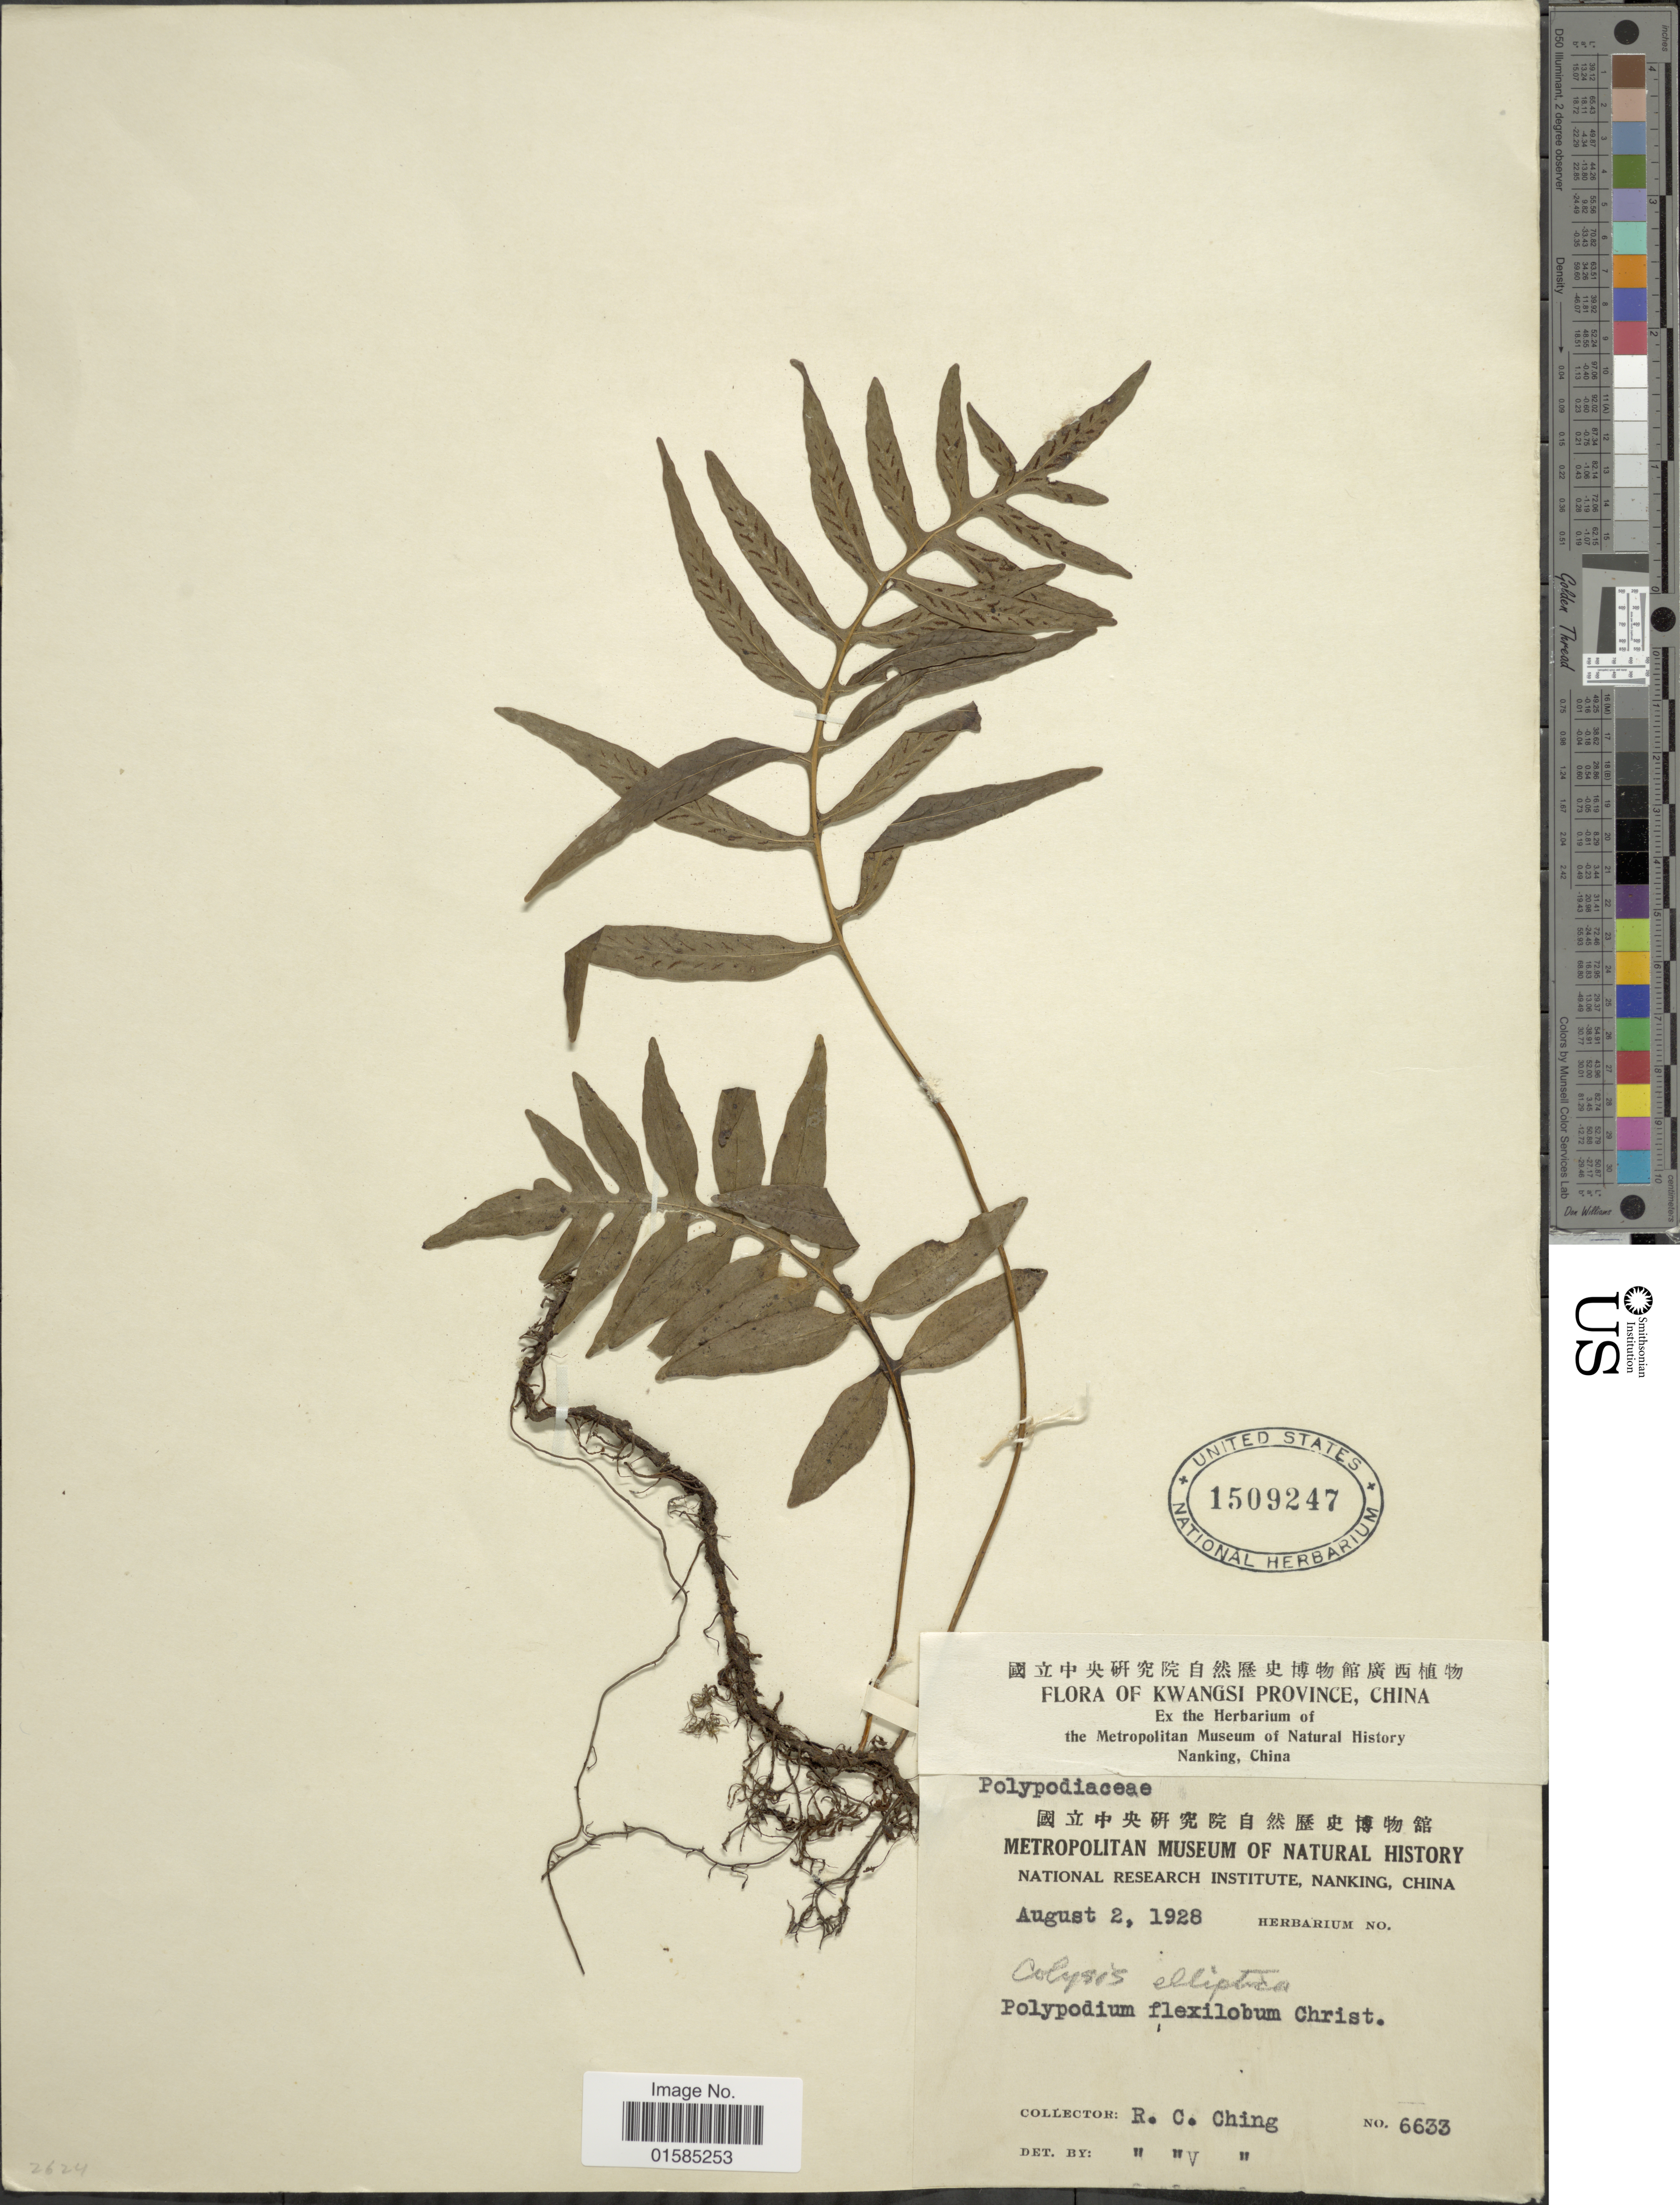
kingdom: Plantae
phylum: Tracheophyta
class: Polypodiopsida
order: Polypodiales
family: Polypodiaceae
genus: Leptochilus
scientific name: Leptochilus ellipticus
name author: (Thunb.) Noot.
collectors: R. C. Ching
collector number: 6633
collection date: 1928-08-02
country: China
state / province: Guangxi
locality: Kwangsi Province, China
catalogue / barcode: US 1509247